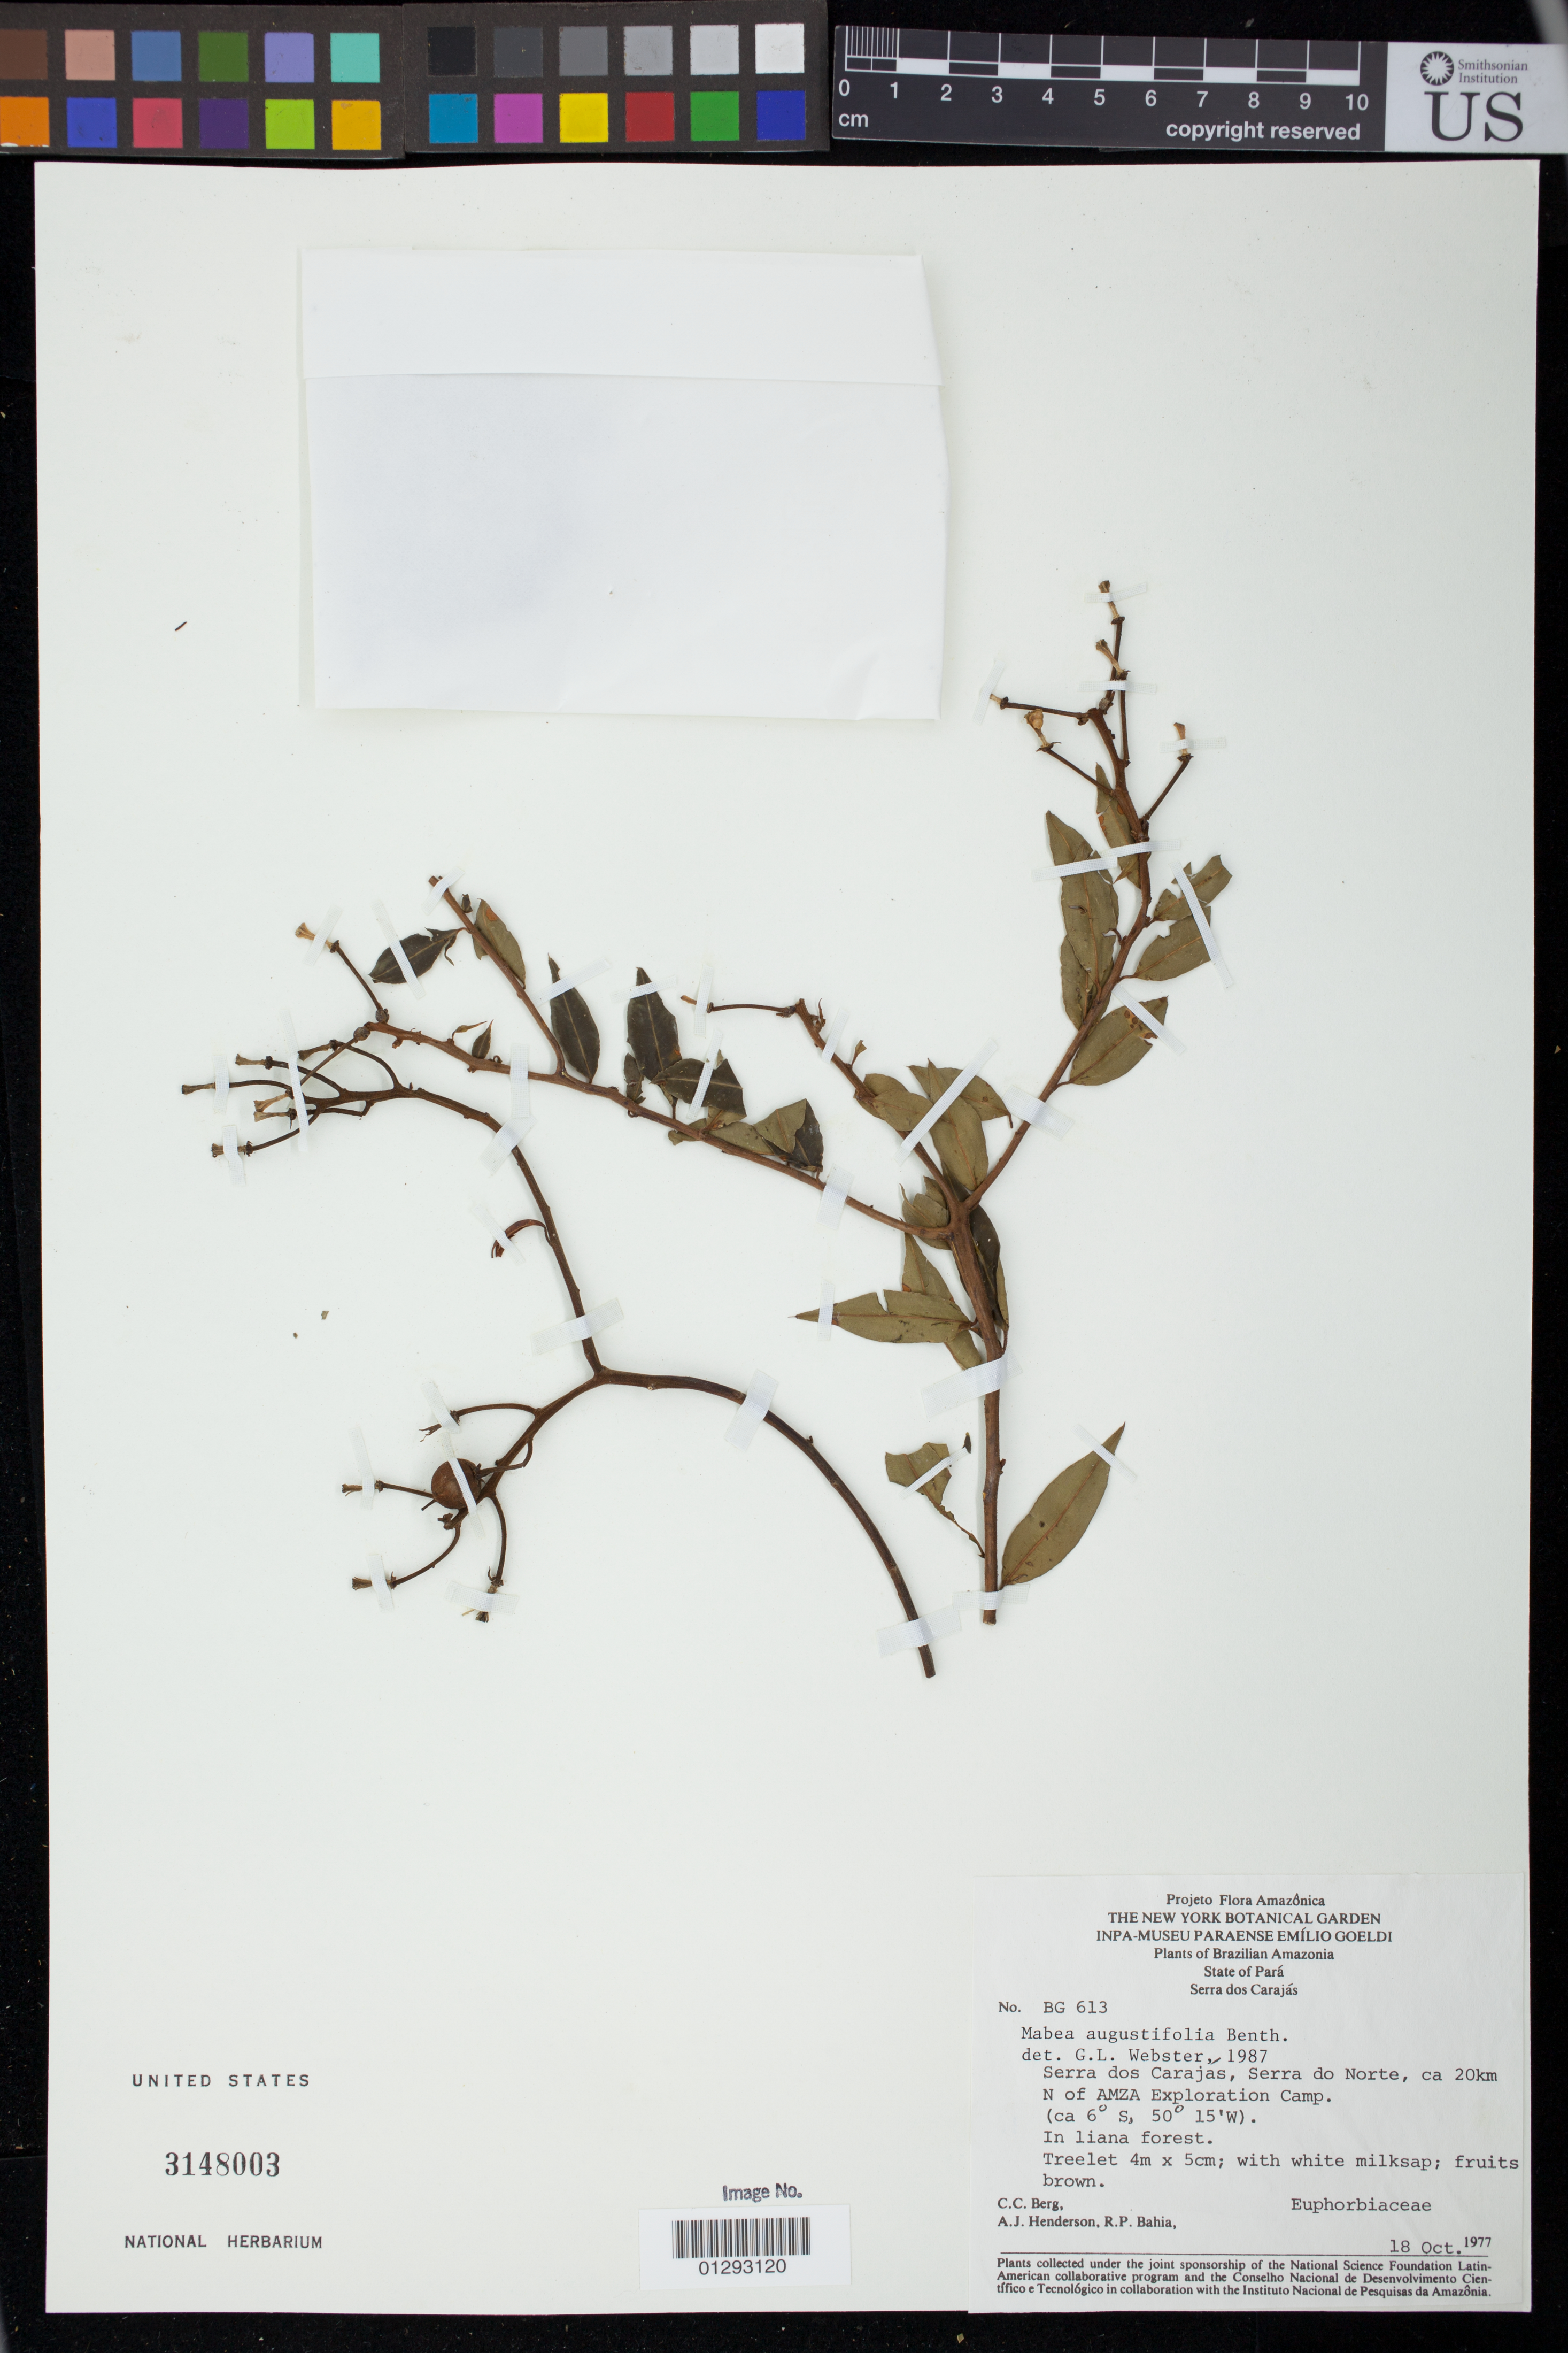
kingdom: Plantae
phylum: Tracheophyta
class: Magnoliopsida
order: Malpighiales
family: Euphorbiaceae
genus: Mabea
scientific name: Mabea angustifolia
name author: Spruce ex Benth.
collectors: C. C. Berg, A. J. Henderson & R. P. Bahia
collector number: BG 613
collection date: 1977-10-18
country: Brazil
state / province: Para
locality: Serra dos Carajas, Serra do Norte, ca 20km N of AMZA Exploration Camp. (ca 6 degree S, 50 degree 15'W). In liana forest.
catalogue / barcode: US 3148003